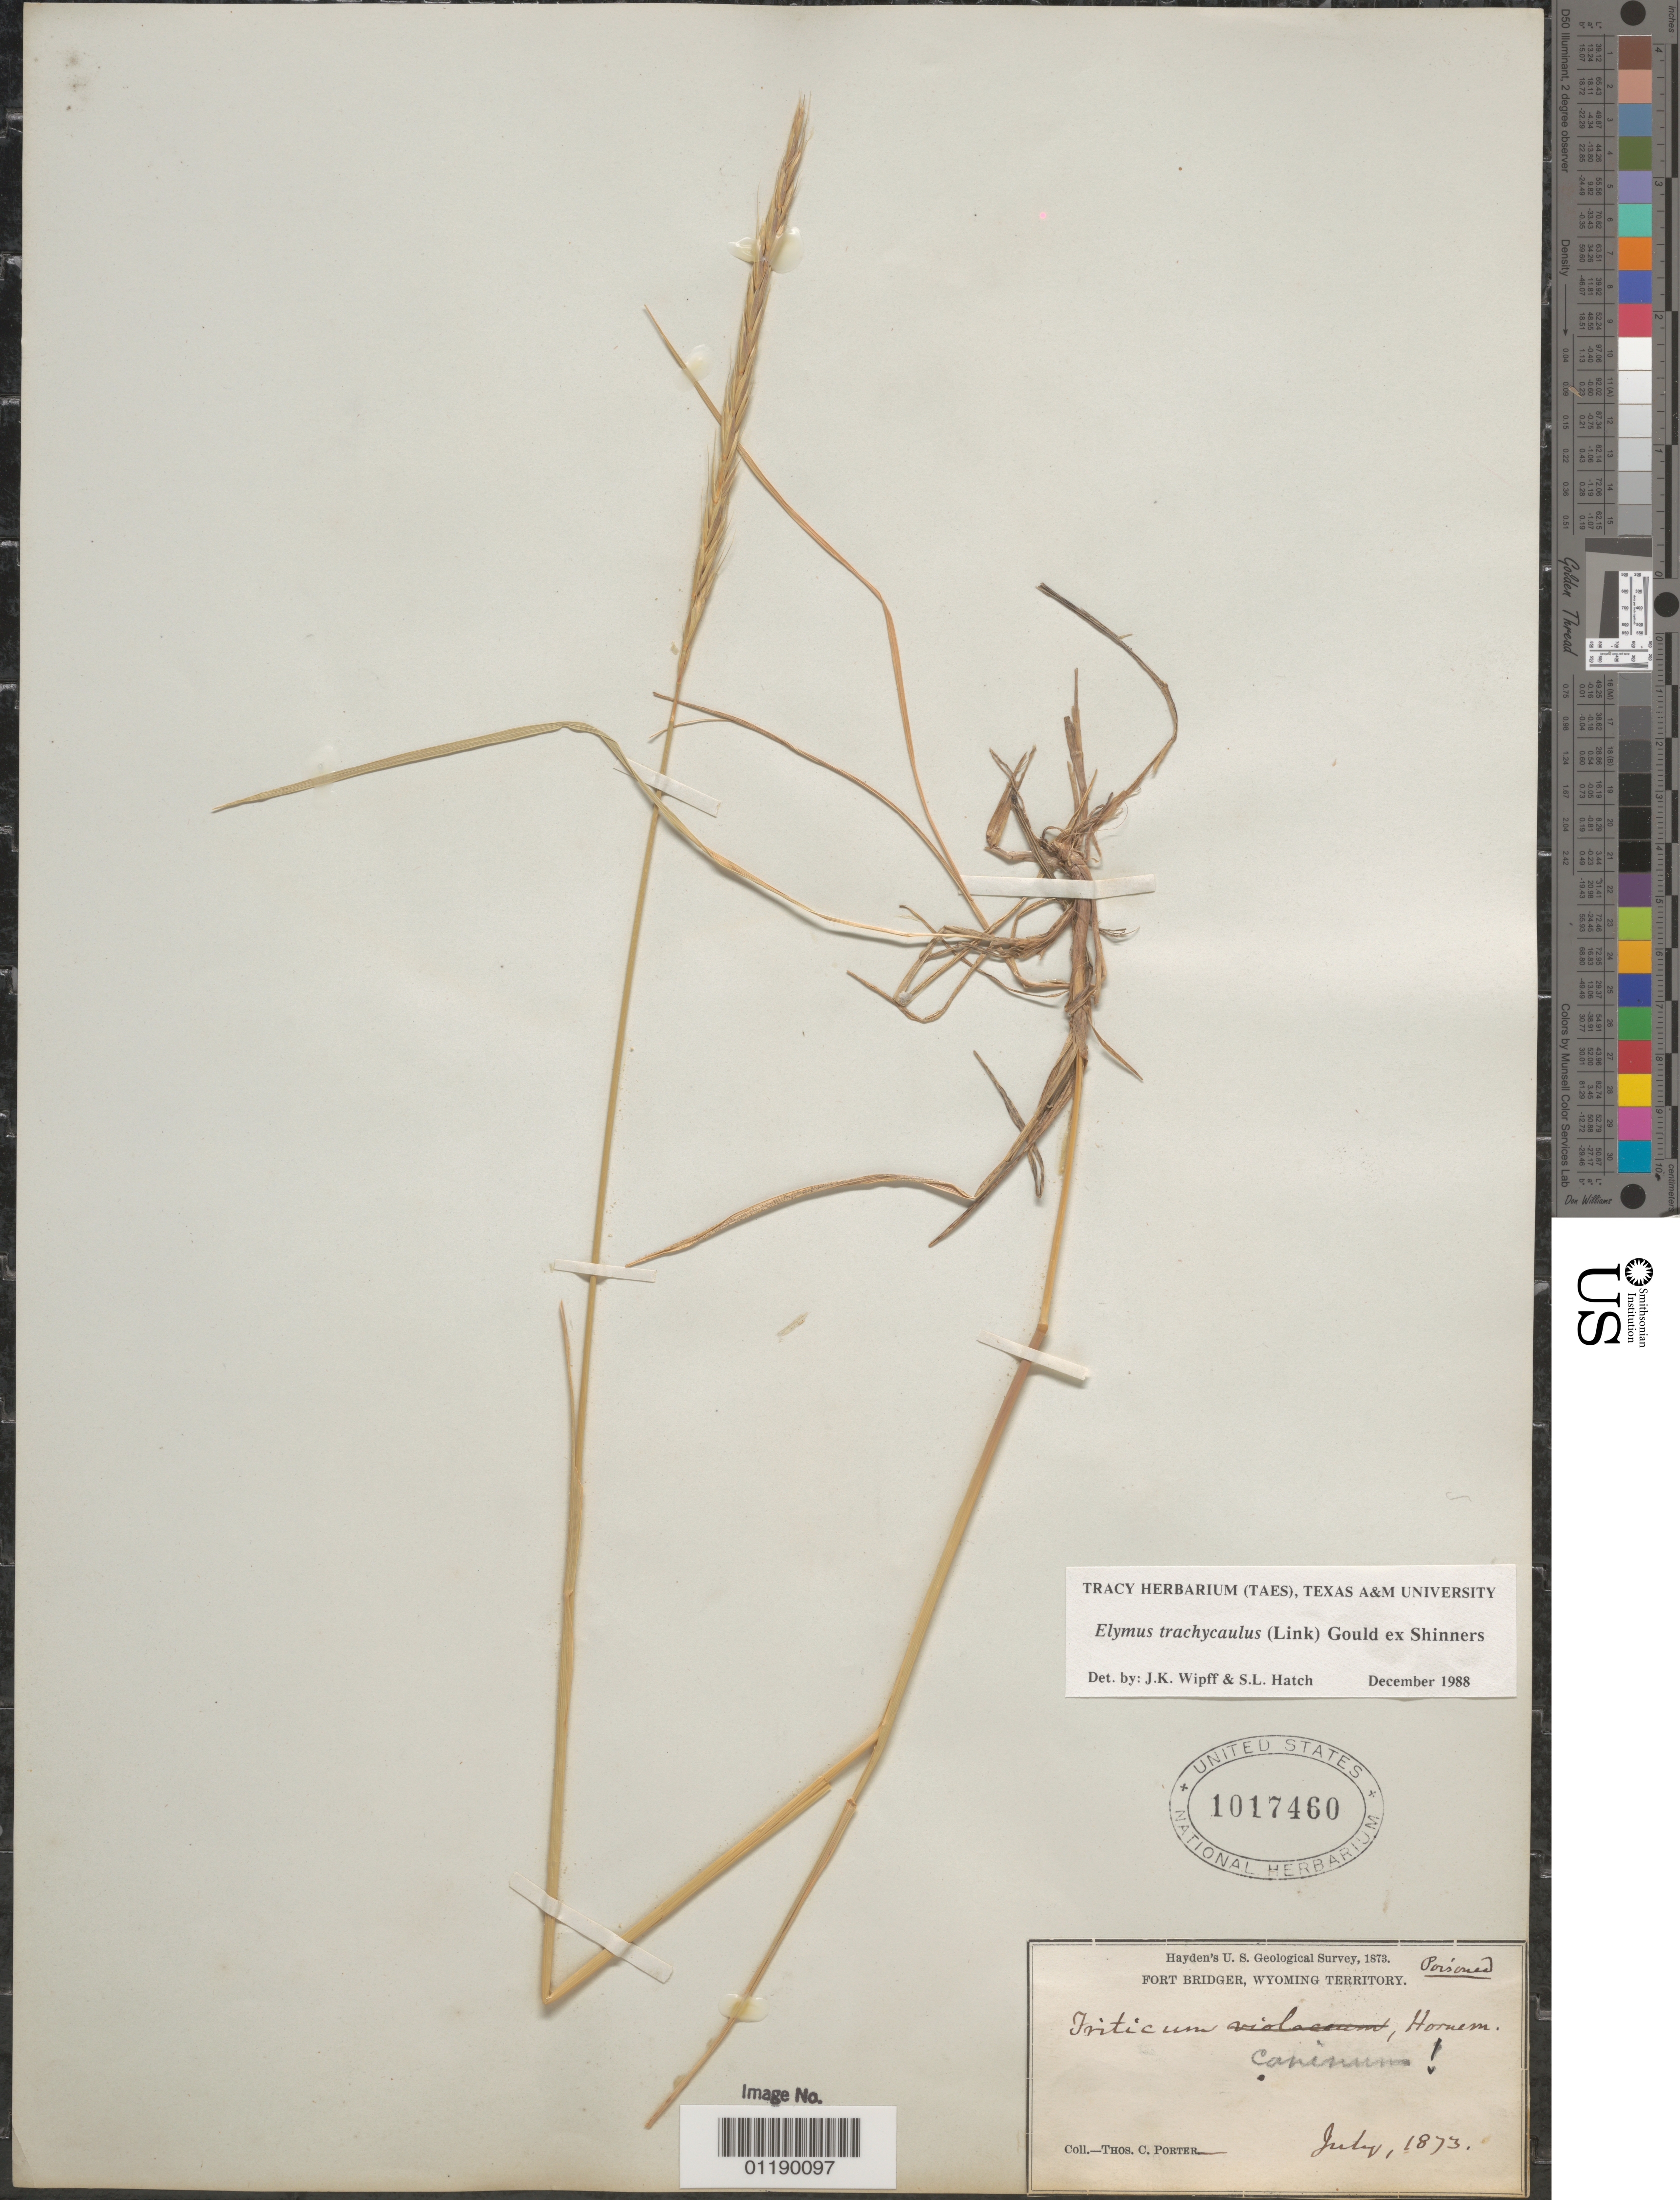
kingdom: Plantae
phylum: Tracheophyta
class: Liliopsida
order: Poales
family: Poaceae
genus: Elymus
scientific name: Elymus trachycaulus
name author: (Link) Gould ex Shinners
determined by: Wipff, J. K.; Hatch, S. L.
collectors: T. C. Porter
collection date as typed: Jul 1873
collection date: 1873-07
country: United States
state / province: Wyoming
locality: Fort Bridger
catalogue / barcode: US 1017460